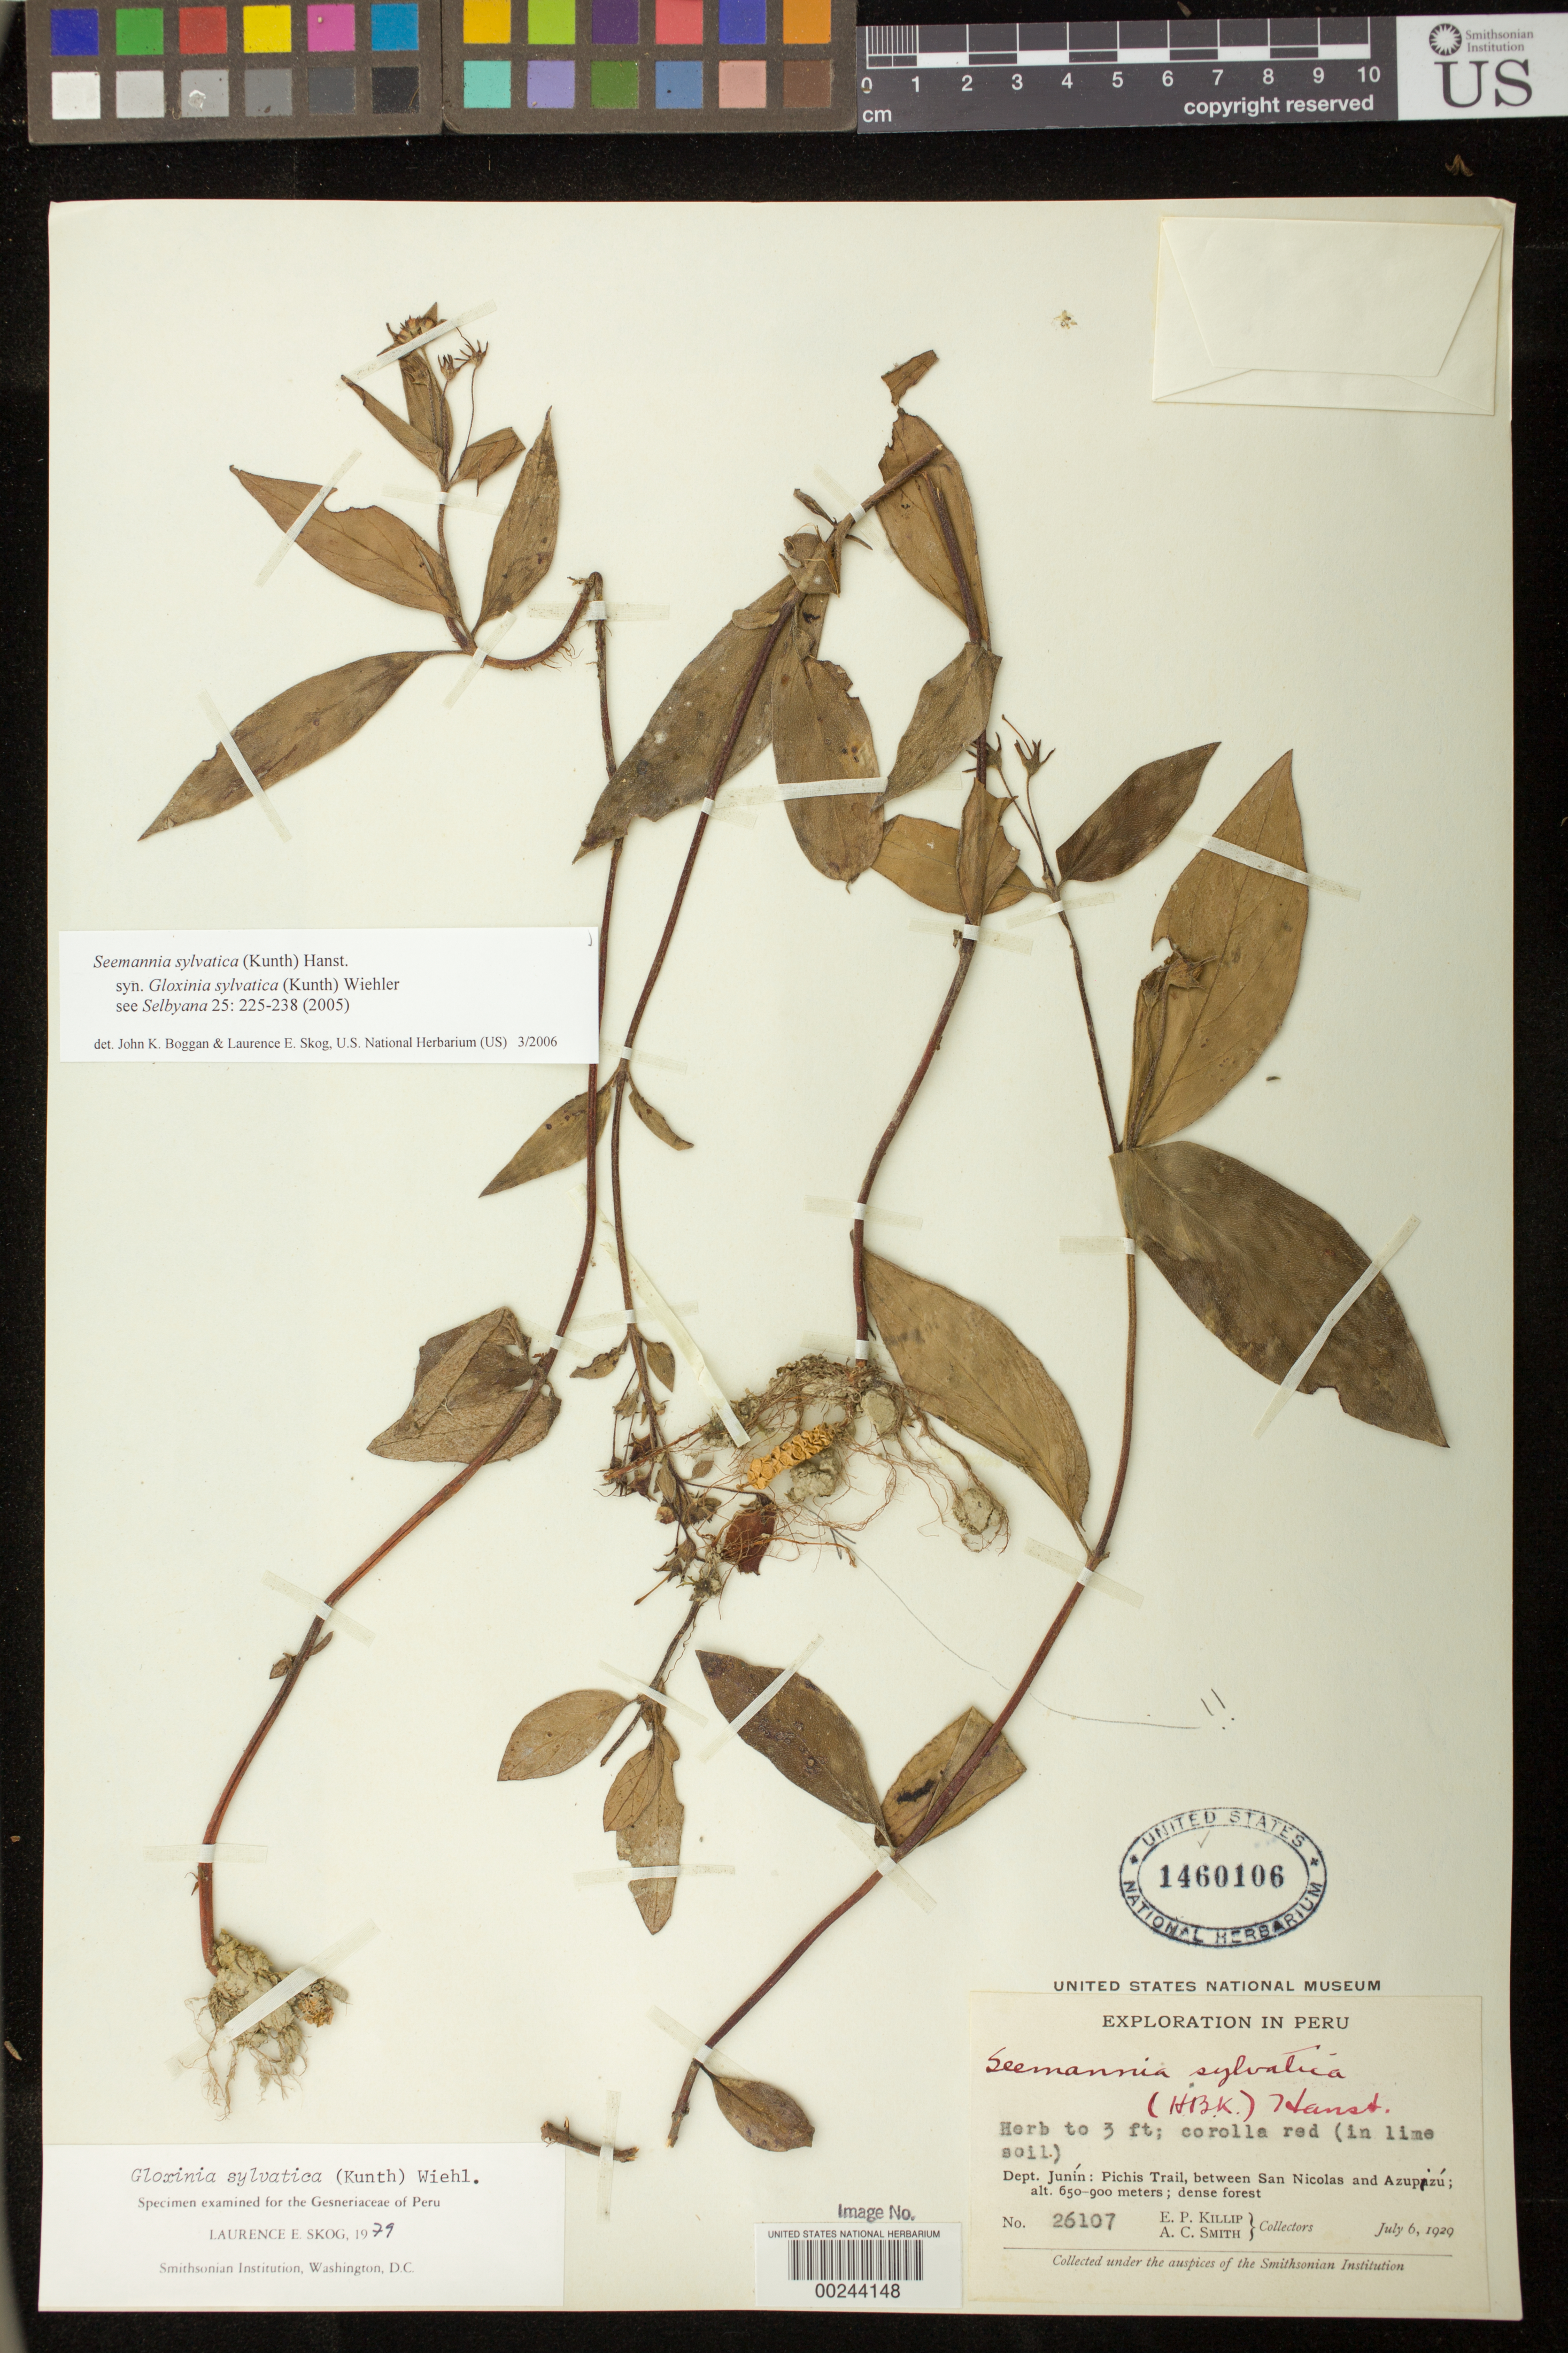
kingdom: Plantae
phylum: Tracheophyta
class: Magnoliopsida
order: Lamiales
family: Gesneriaceae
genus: Seemannia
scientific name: Seemannia sylvatica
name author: (Kunth) Hanst.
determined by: Boggan, J. K.; Skog, L. E.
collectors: E. P. Killip & A. C. Smith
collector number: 26107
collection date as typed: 06 Jul 1929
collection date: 1929-07-06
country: Peru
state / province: Junín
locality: Pichis trail, between San Nicolas and Azupizu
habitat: Dense forest; in lime soil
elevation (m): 650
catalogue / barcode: US 1460106